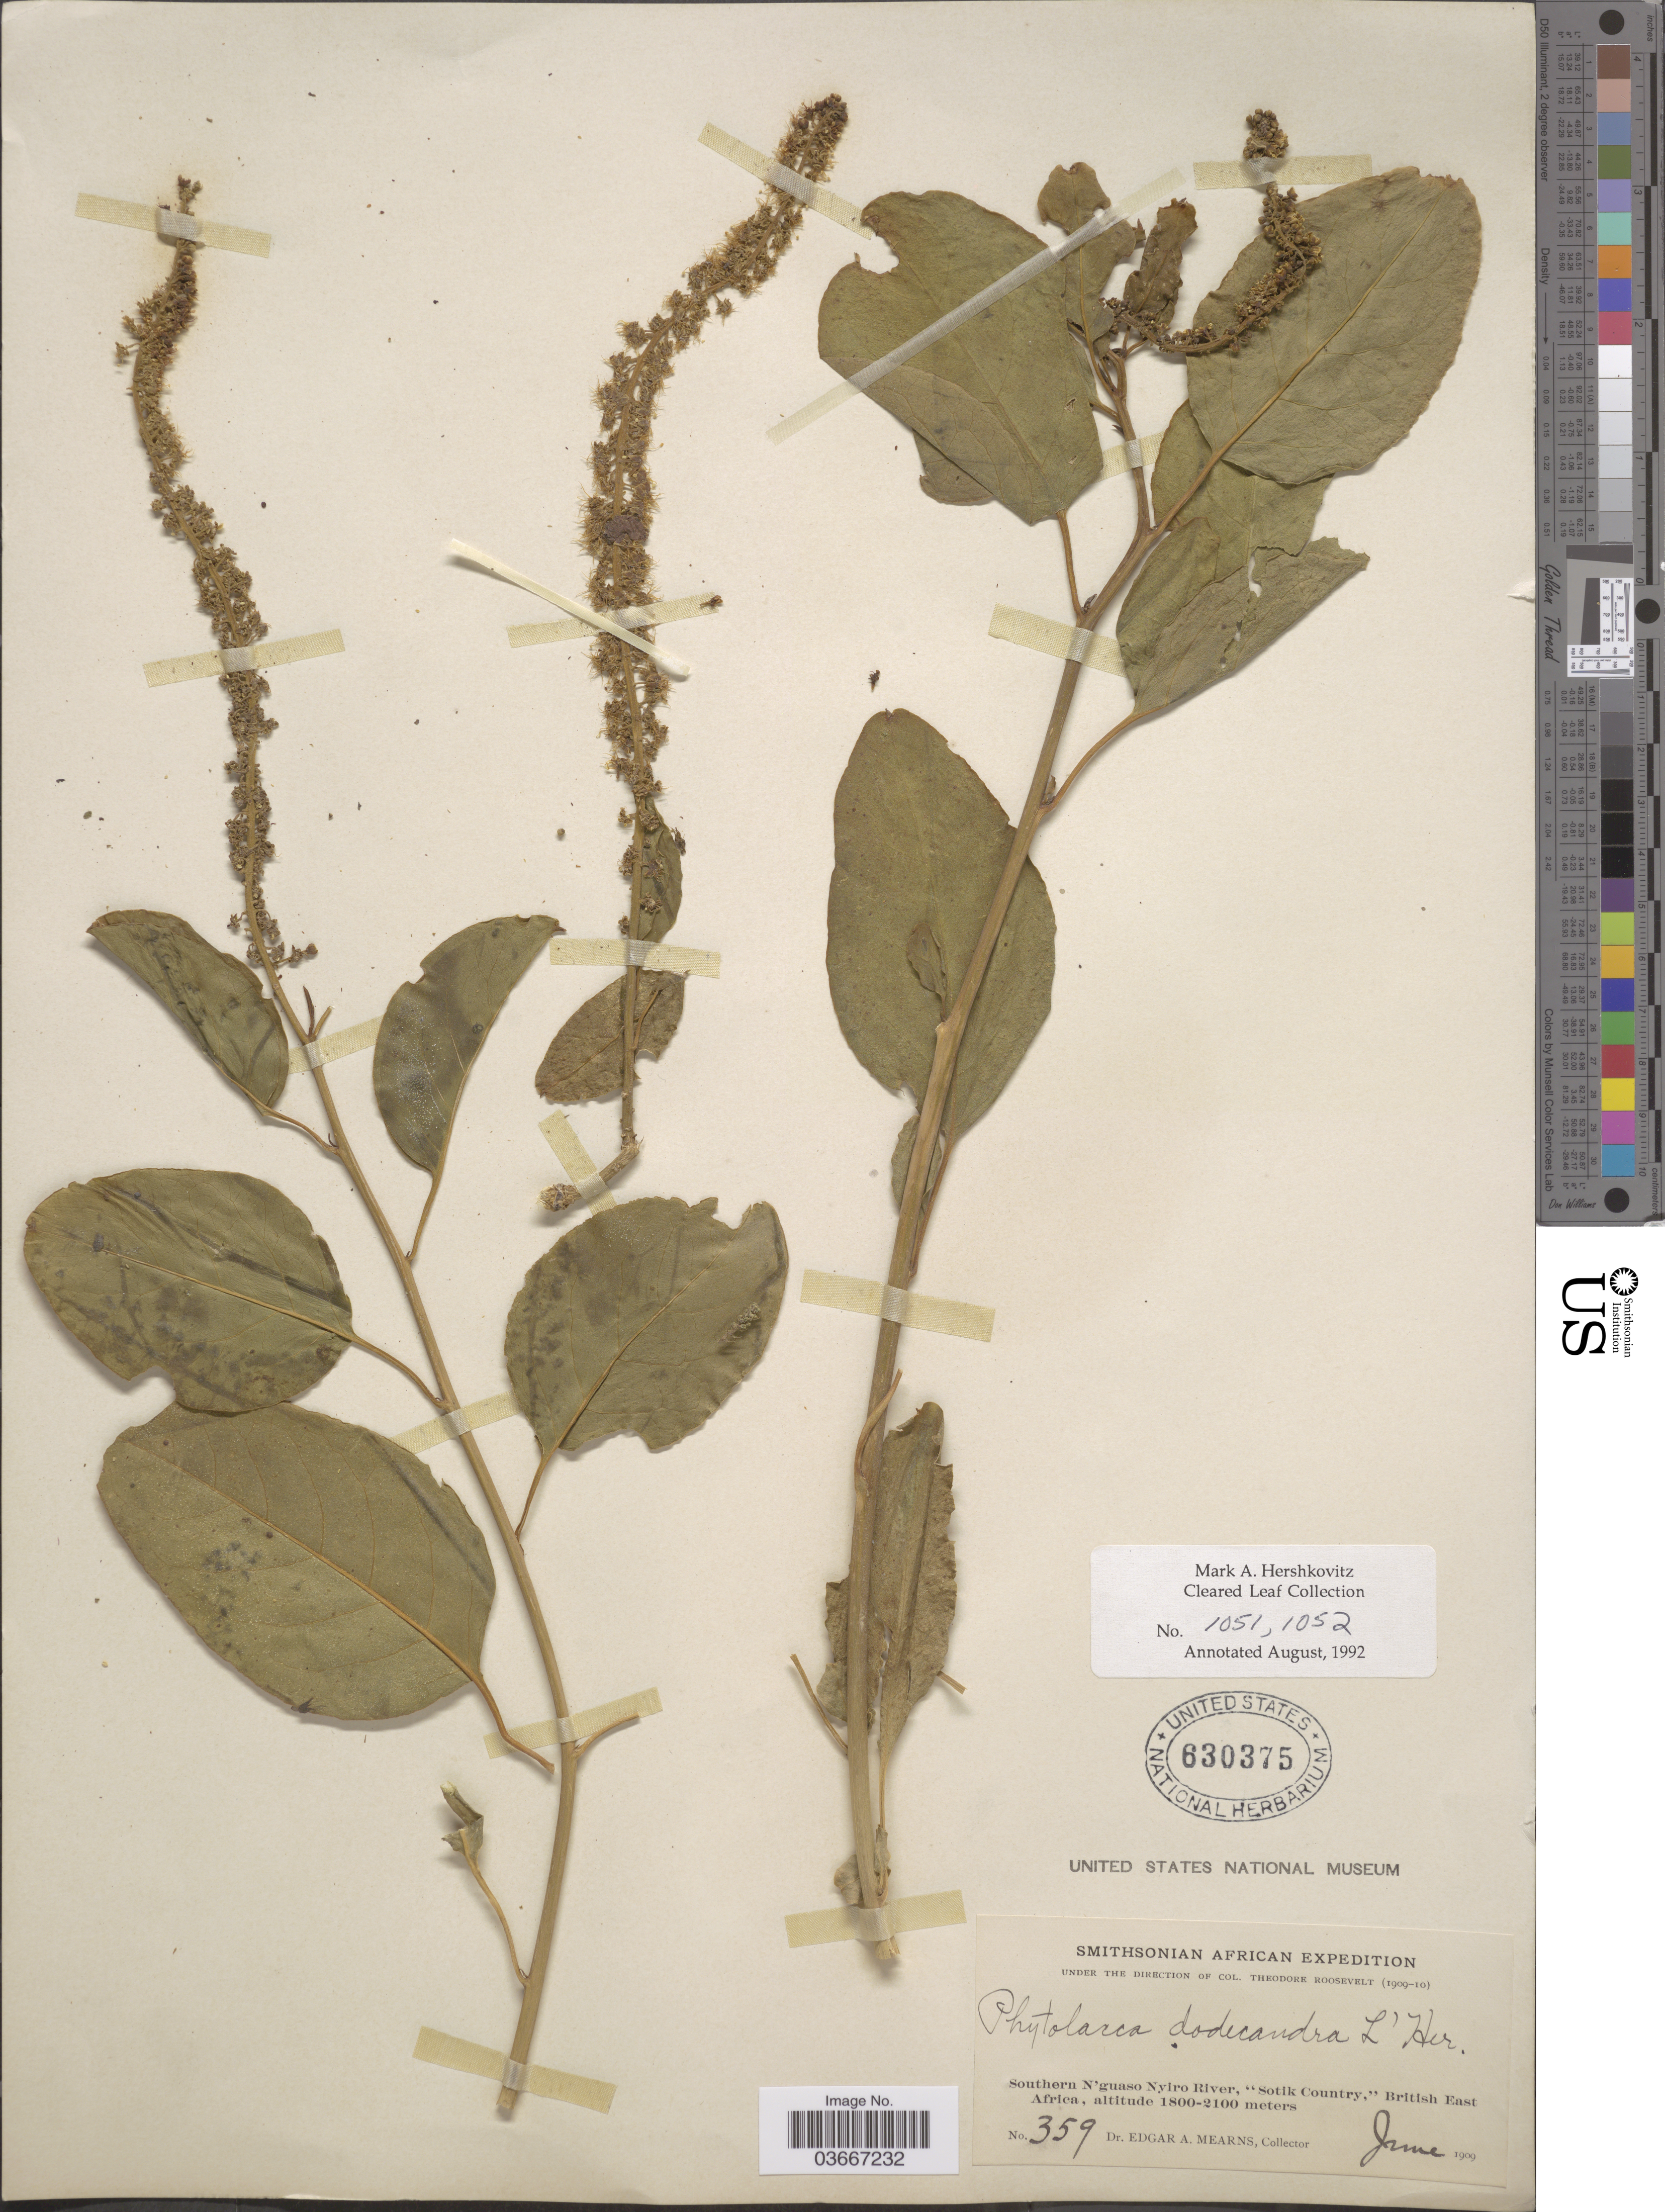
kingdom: Plantae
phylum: Tracheophyta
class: Magnoliopsida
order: Caryophyllales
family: Phytolaccaceae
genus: Phytolacca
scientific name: Phytolacca dodecandra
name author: L'Hér.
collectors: E. A. Mearns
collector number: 359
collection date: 1909-06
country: Kenya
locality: Southern N'guaso Nyiro River, "Sotik Country," British East Africa.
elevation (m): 1800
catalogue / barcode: US 630375